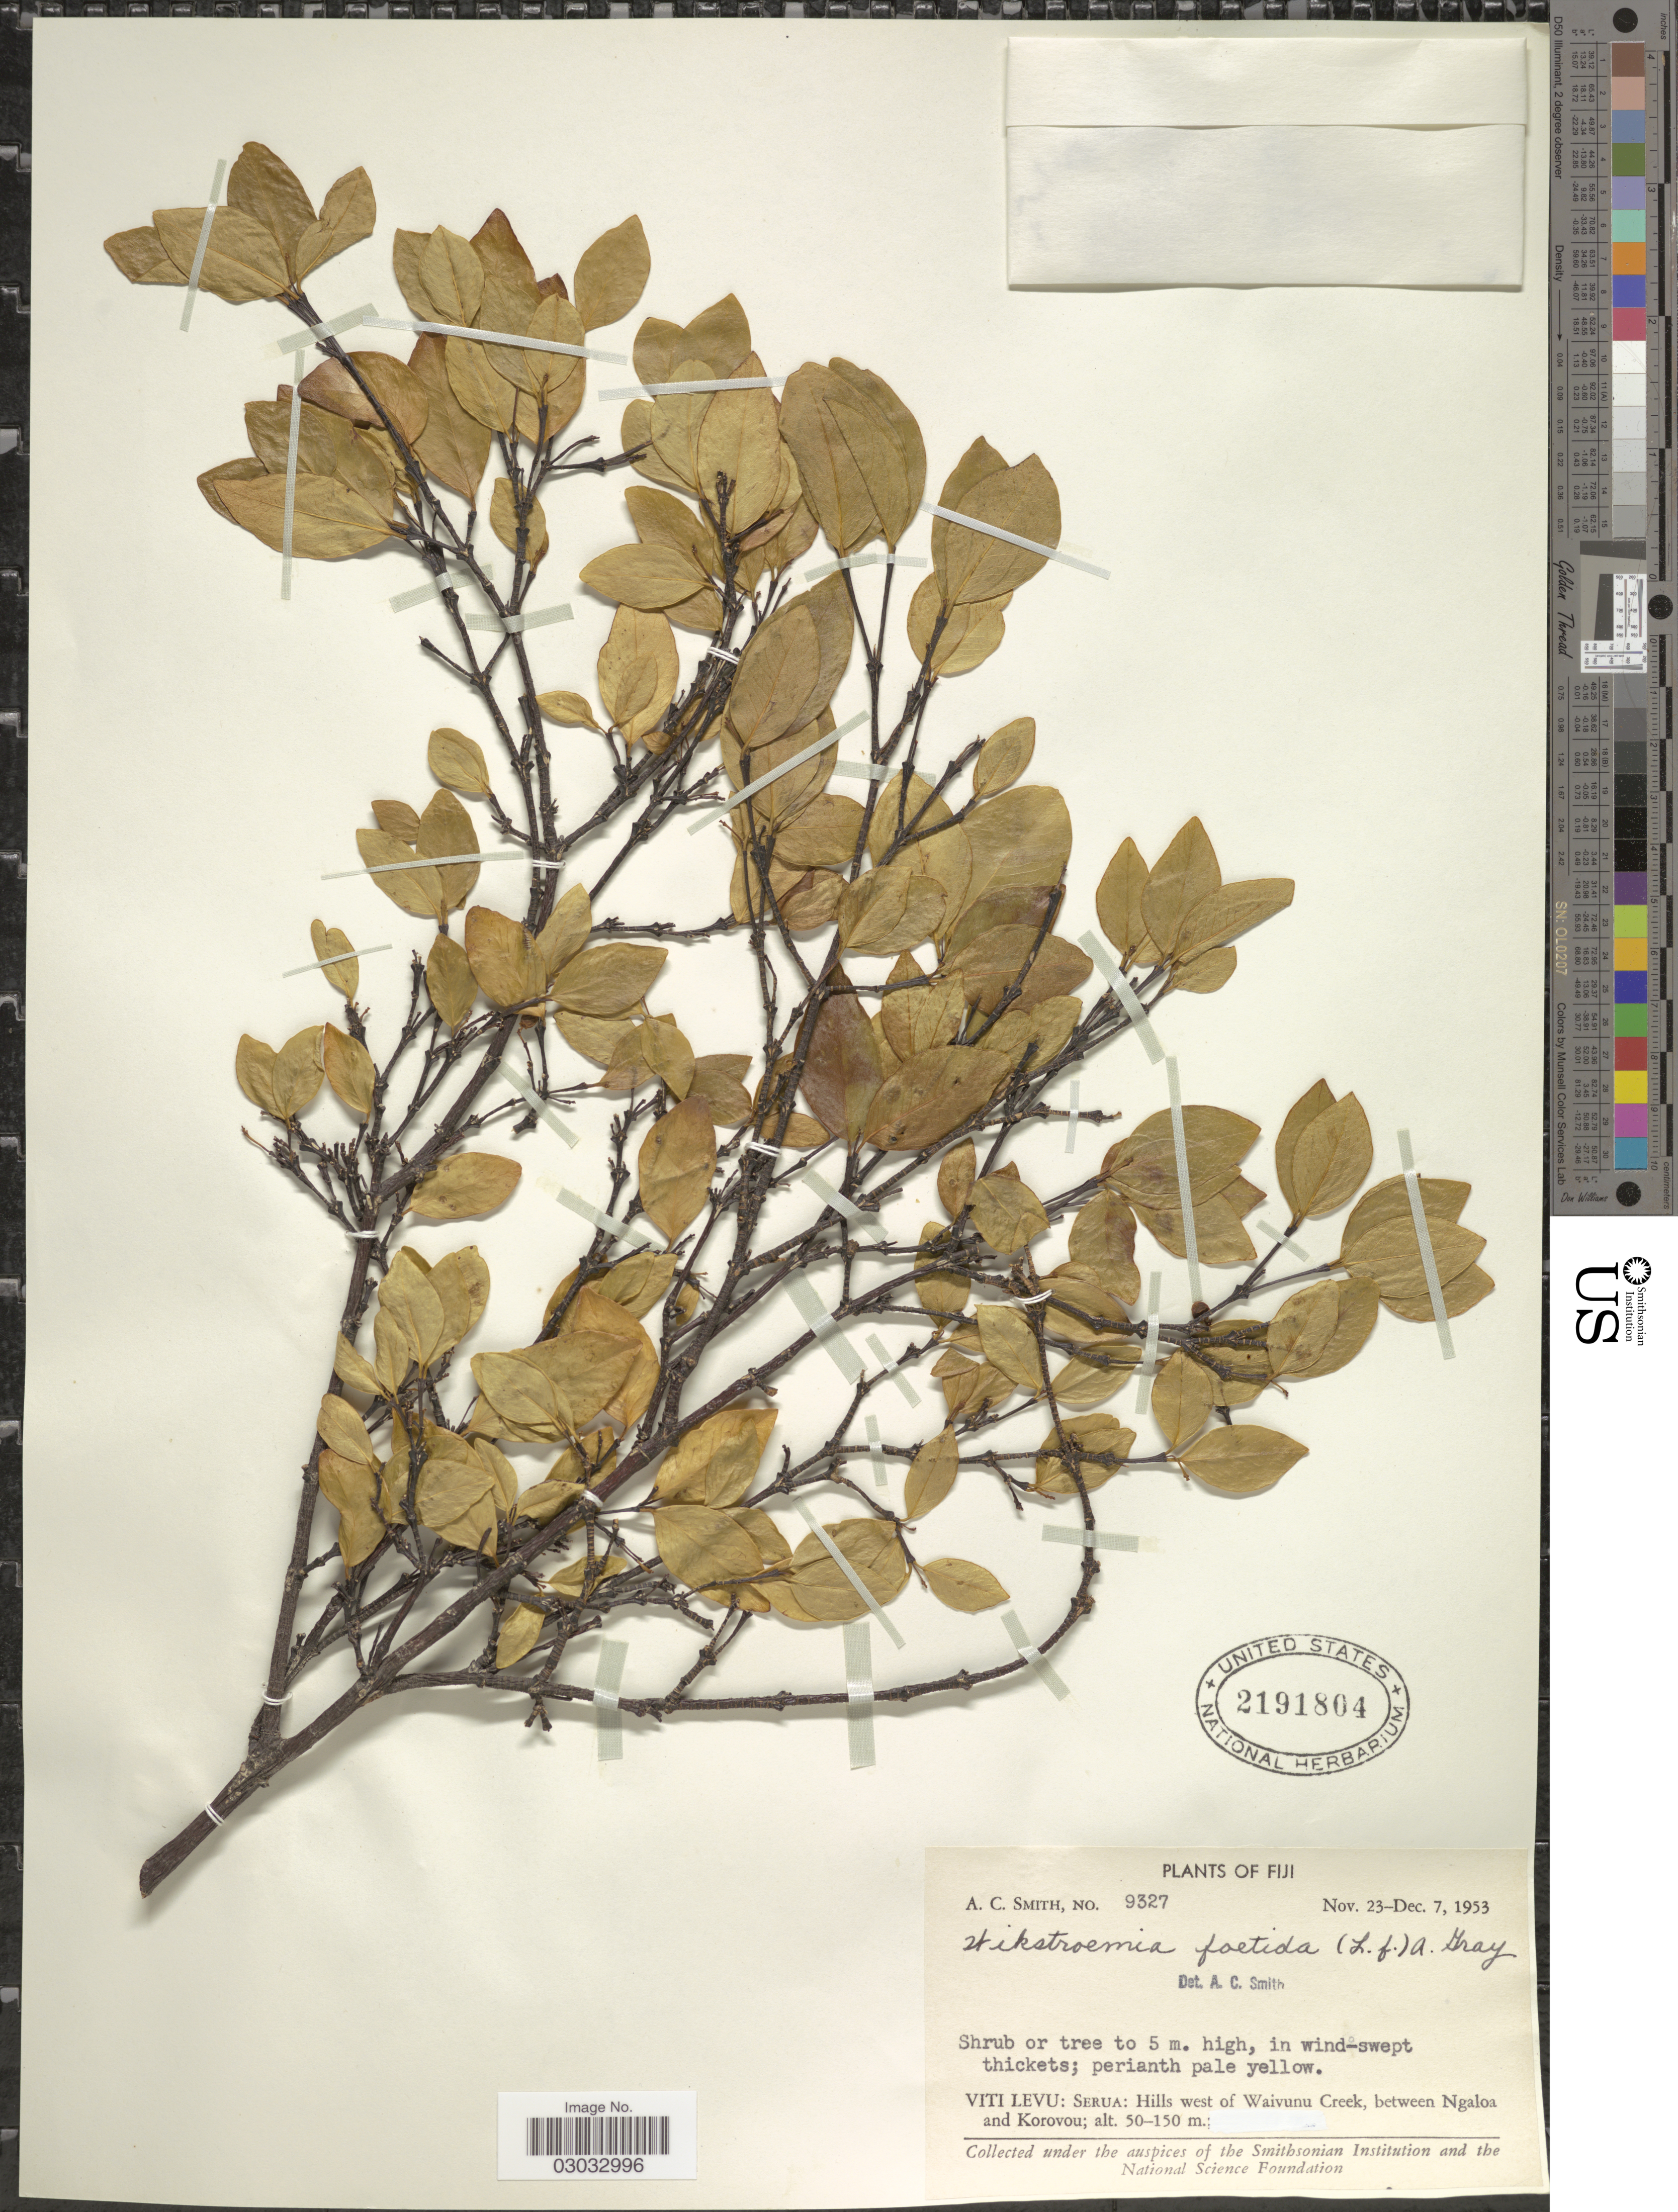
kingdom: Plantae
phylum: Tracheophyta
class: Magnoliopsida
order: Malvales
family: Thymelaeaceae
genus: Wikstroemia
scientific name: Wikstroemia coriacea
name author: Seem.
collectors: A. C. Smith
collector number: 9327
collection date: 1953-11-23/1953-12-07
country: Fiji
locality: Viti Levu: Serua: Hills west of Waivunu Creek, between Ngaloa and Korovou.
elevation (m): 50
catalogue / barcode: US 2191804